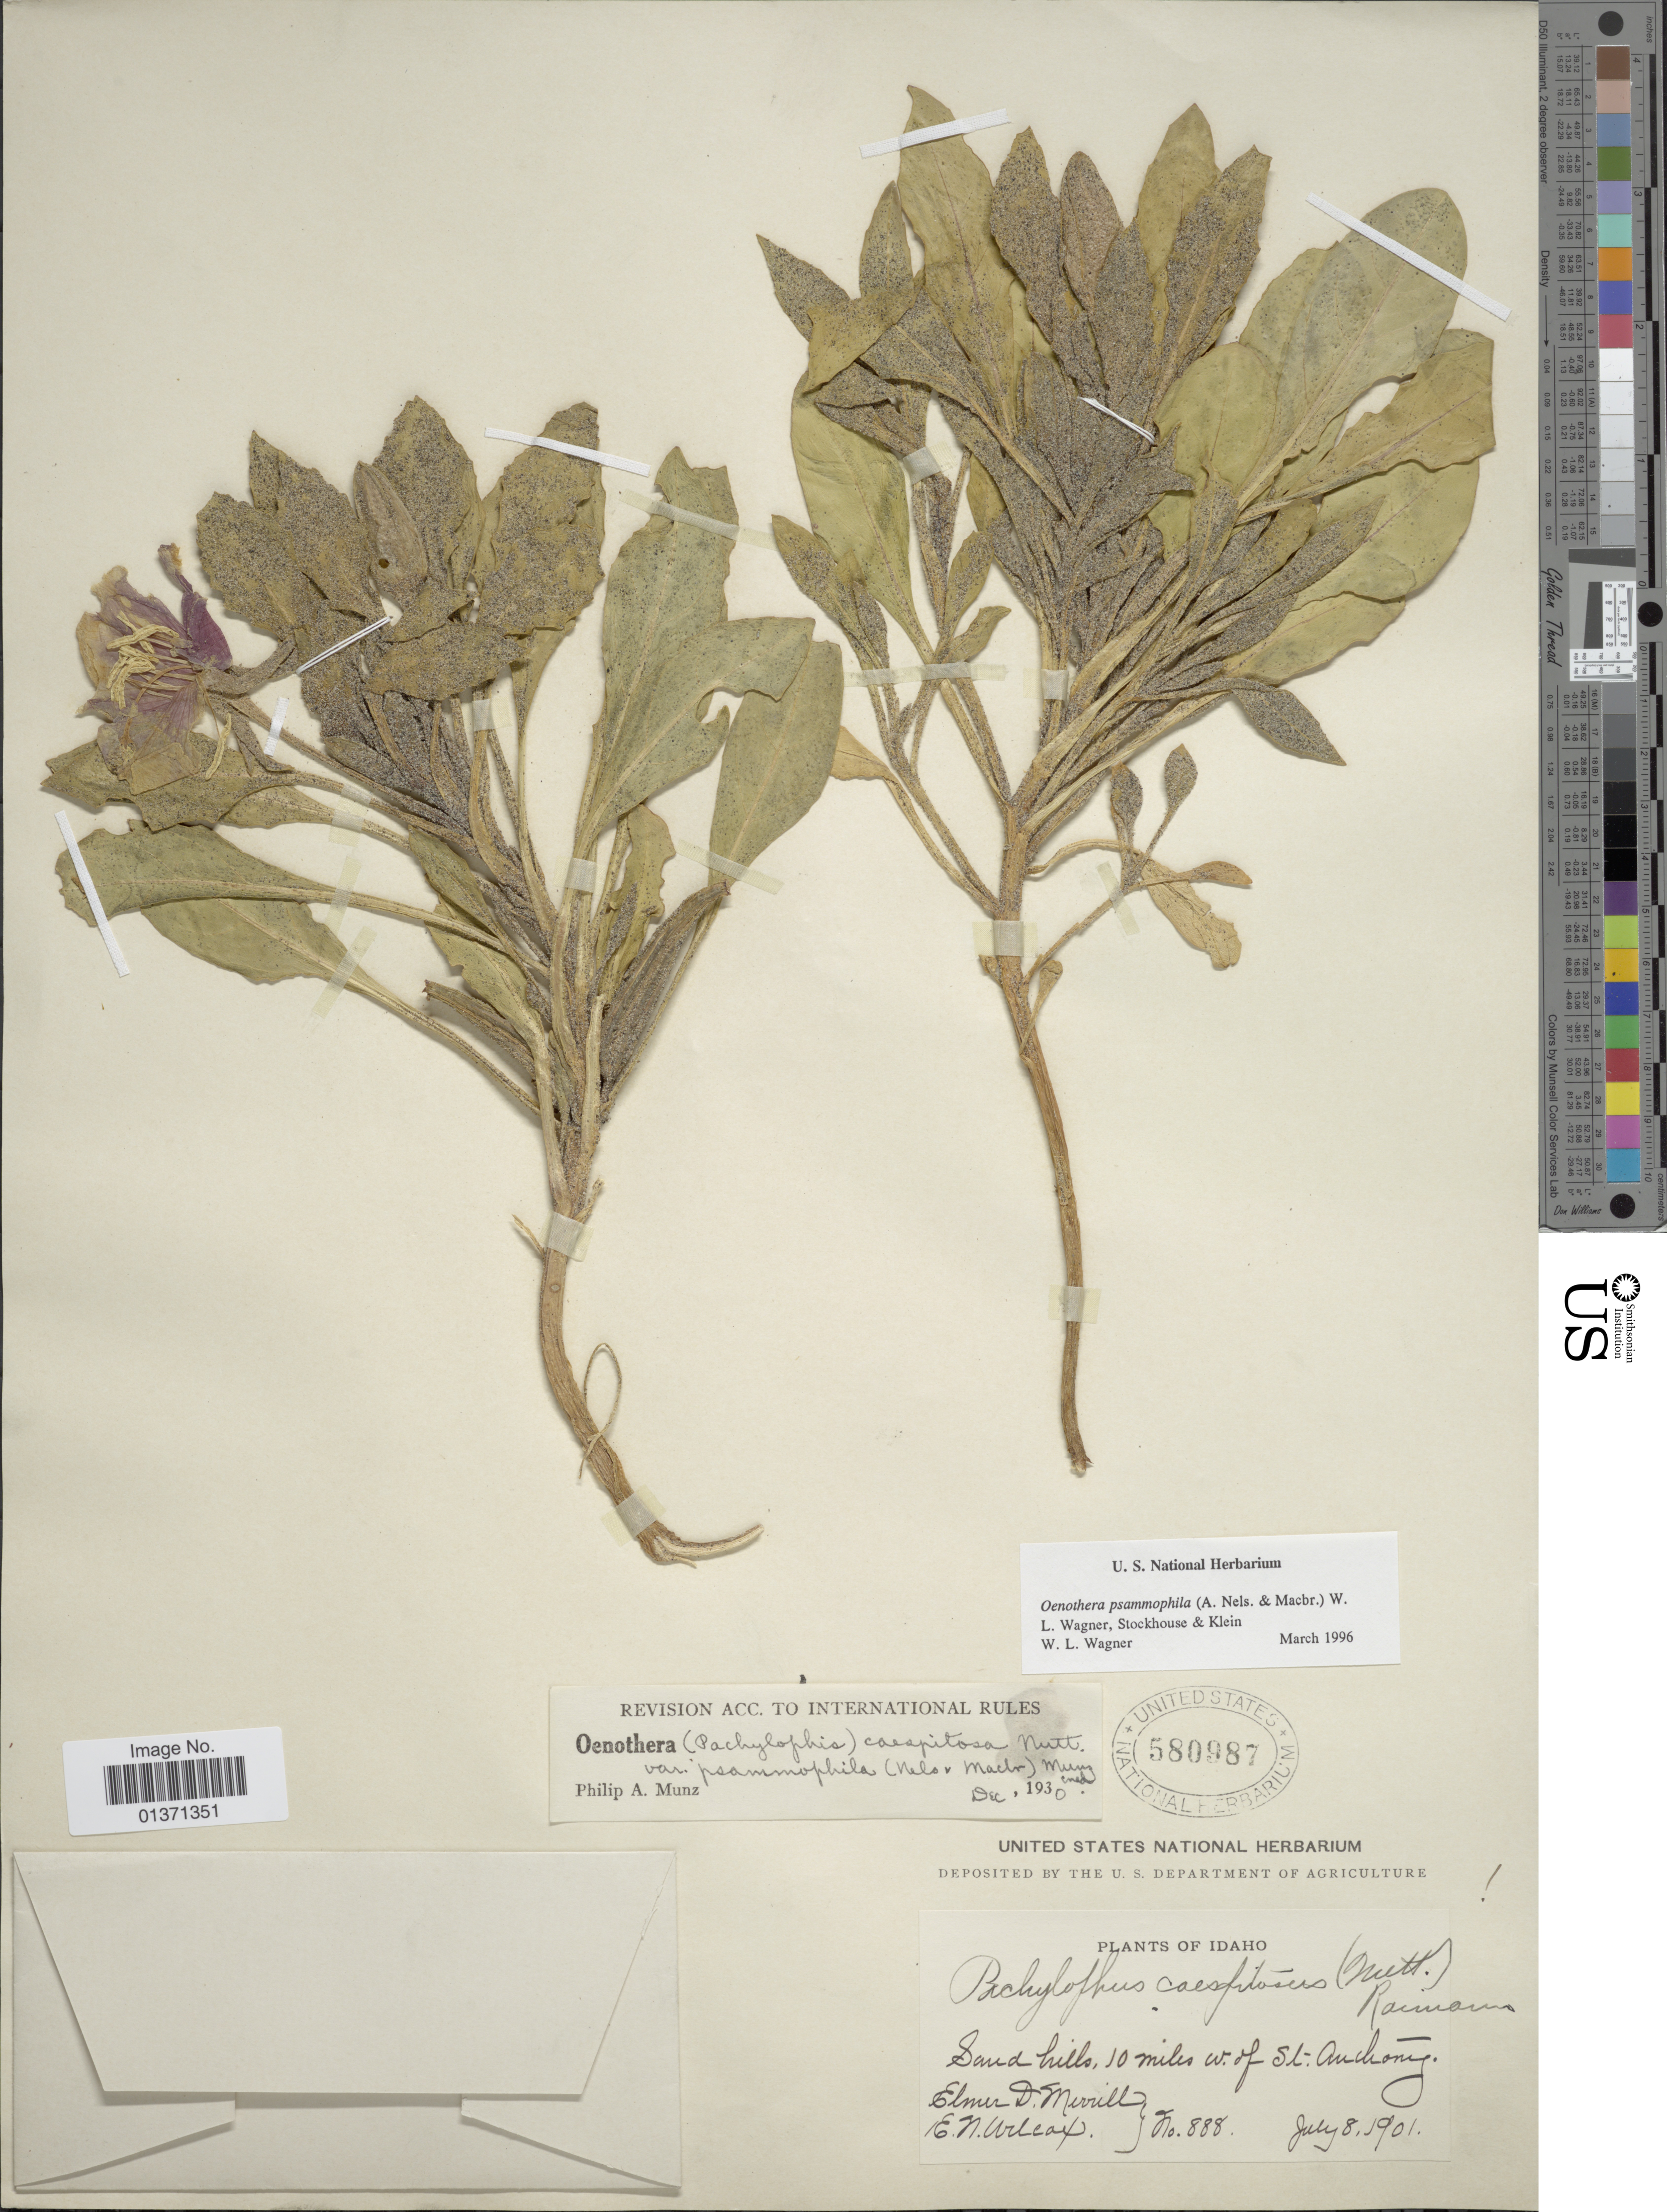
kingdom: Plantae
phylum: Tracheophyta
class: Magnoliopsida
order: Myrtales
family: Onagraceae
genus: Oenothera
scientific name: Oenothera psammophila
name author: (A. Nelson & J.F. Macbr.) W.L. Wagner et al.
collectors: E. D. Merrill & E. Wilcox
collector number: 888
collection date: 1901-07-08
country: United States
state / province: Idaho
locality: Sand hills, 10 miles W. of St. Anthony.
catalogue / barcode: US 580987